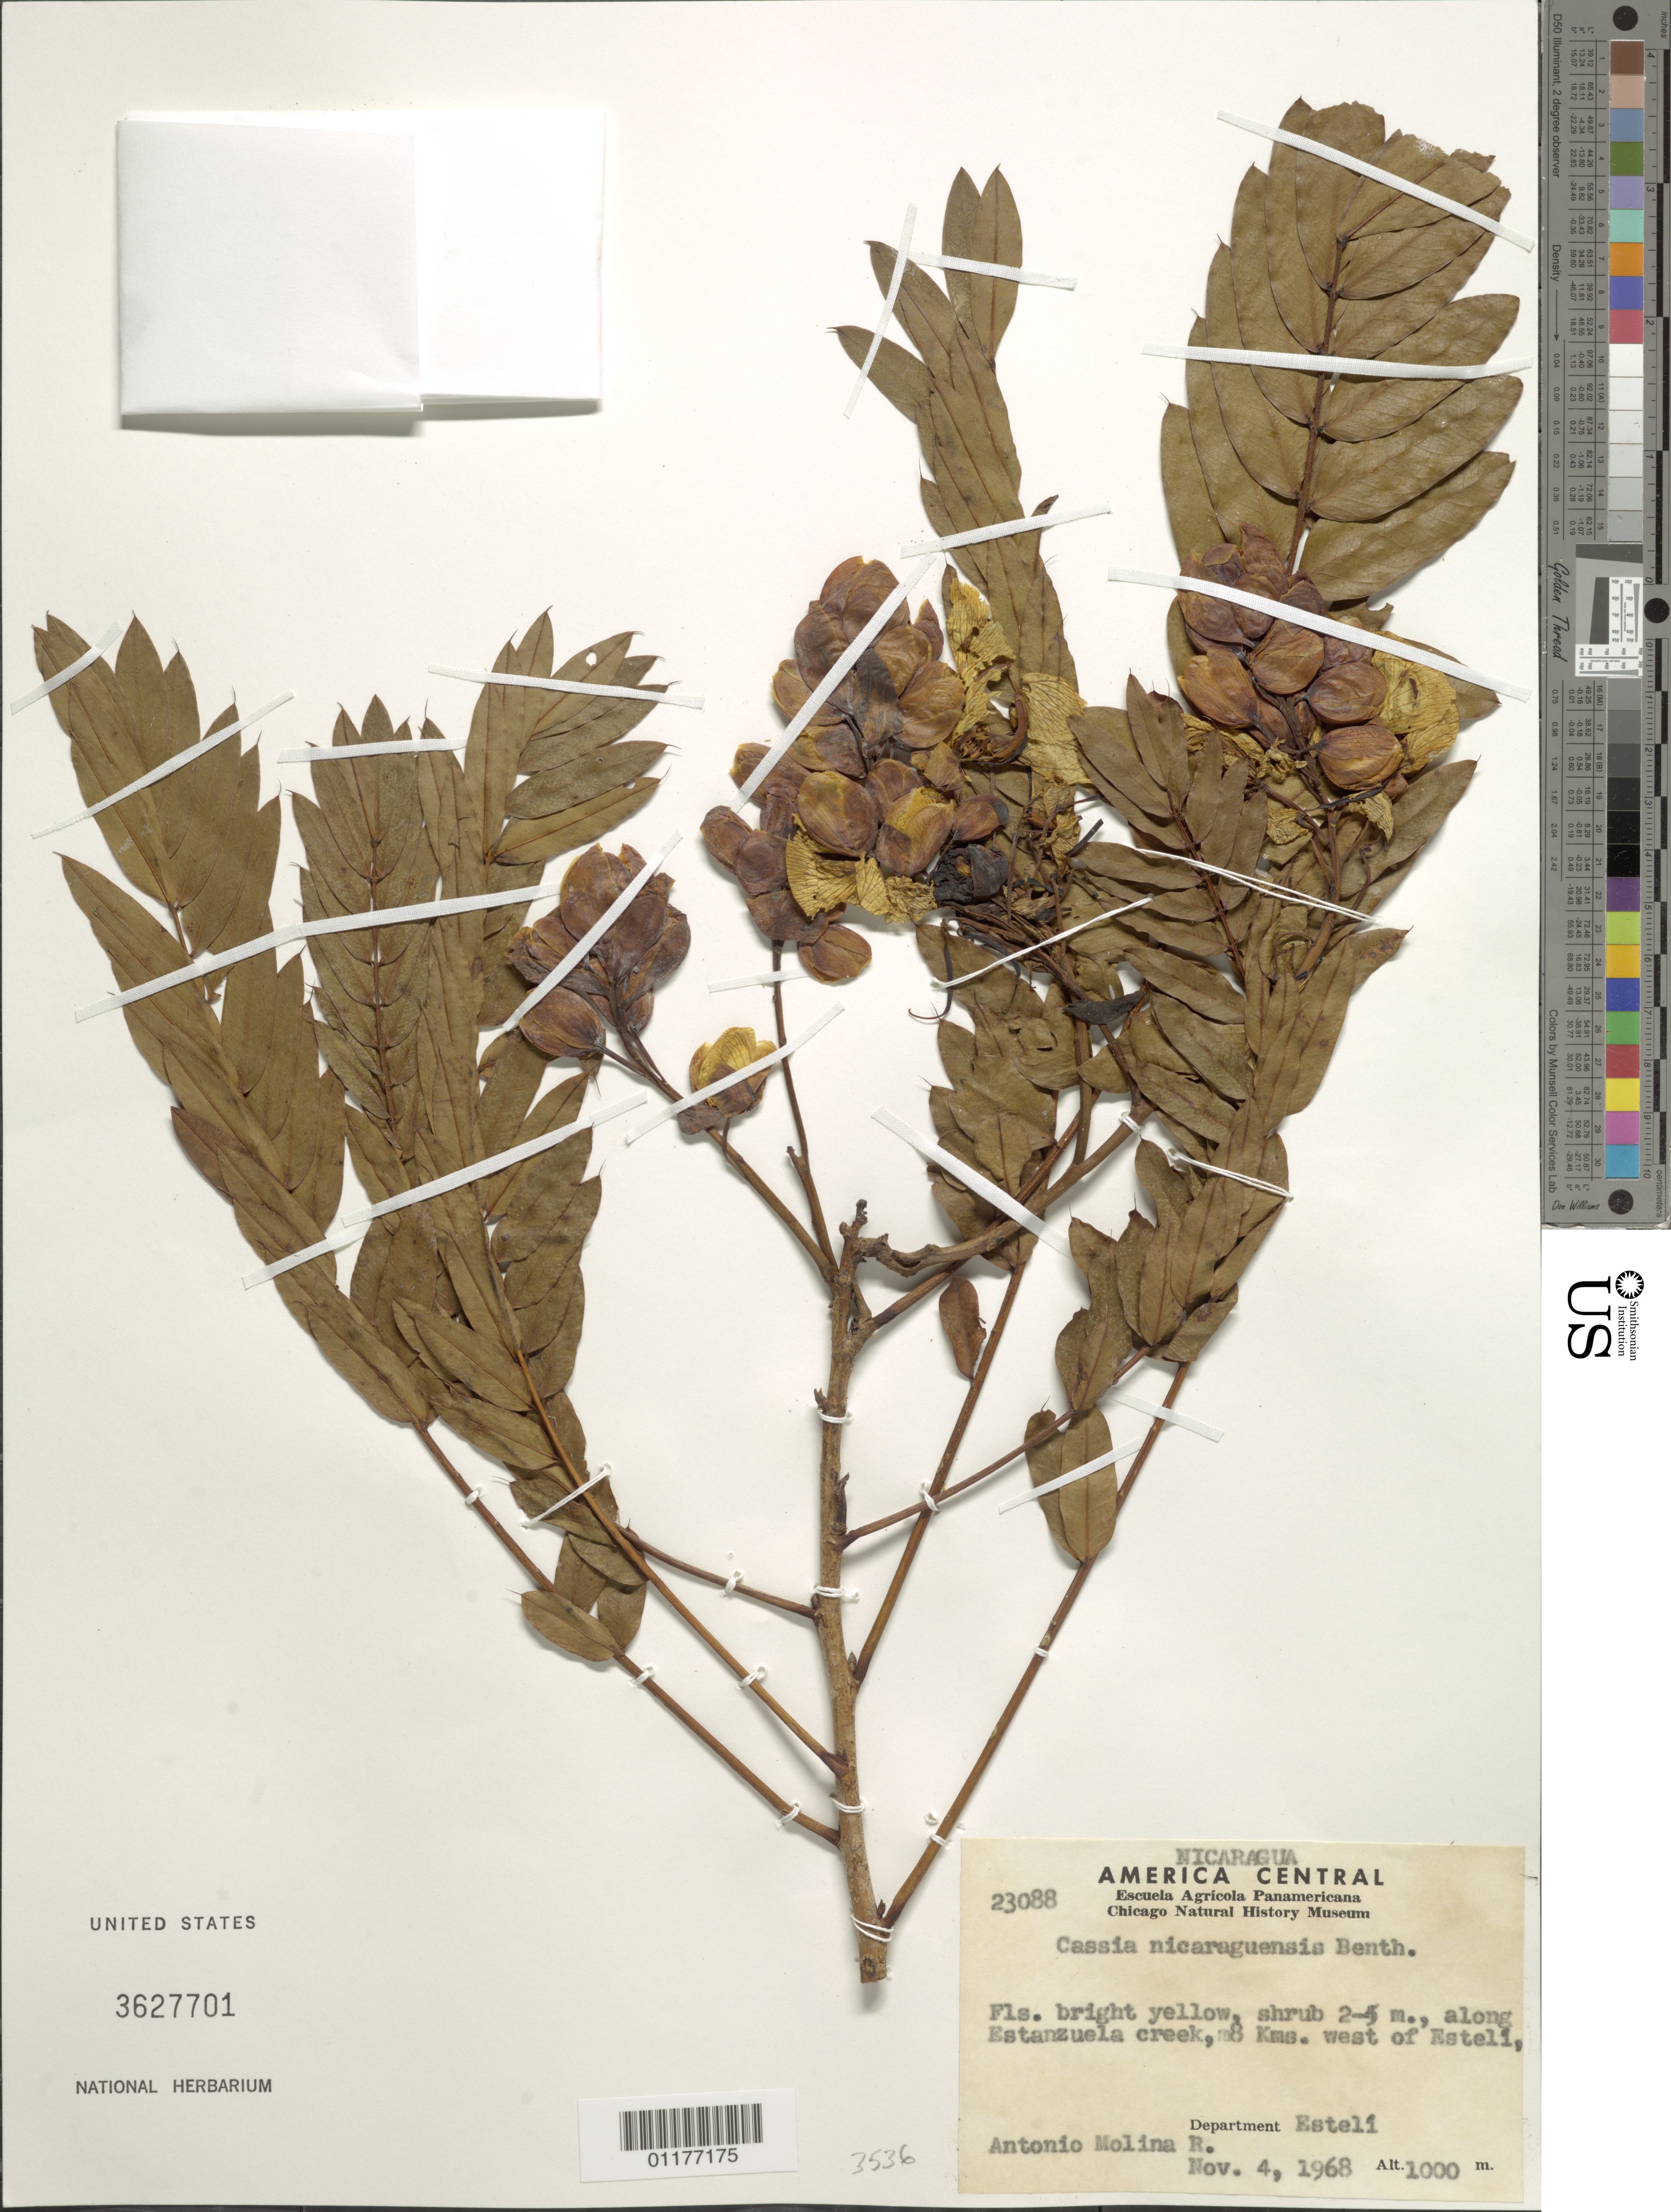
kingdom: Plantae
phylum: Tracheophyta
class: Magnoliopsida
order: Fabales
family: Fabaceae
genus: Senna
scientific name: Senna nicaraguensis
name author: (Benth.) H.S. Irwin & Barneby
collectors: A. Molina R.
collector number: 23088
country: Nicaragua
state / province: Estelí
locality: Along Estanzuela Creek, W of Esteli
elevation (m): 1000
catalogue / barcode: US 3627701